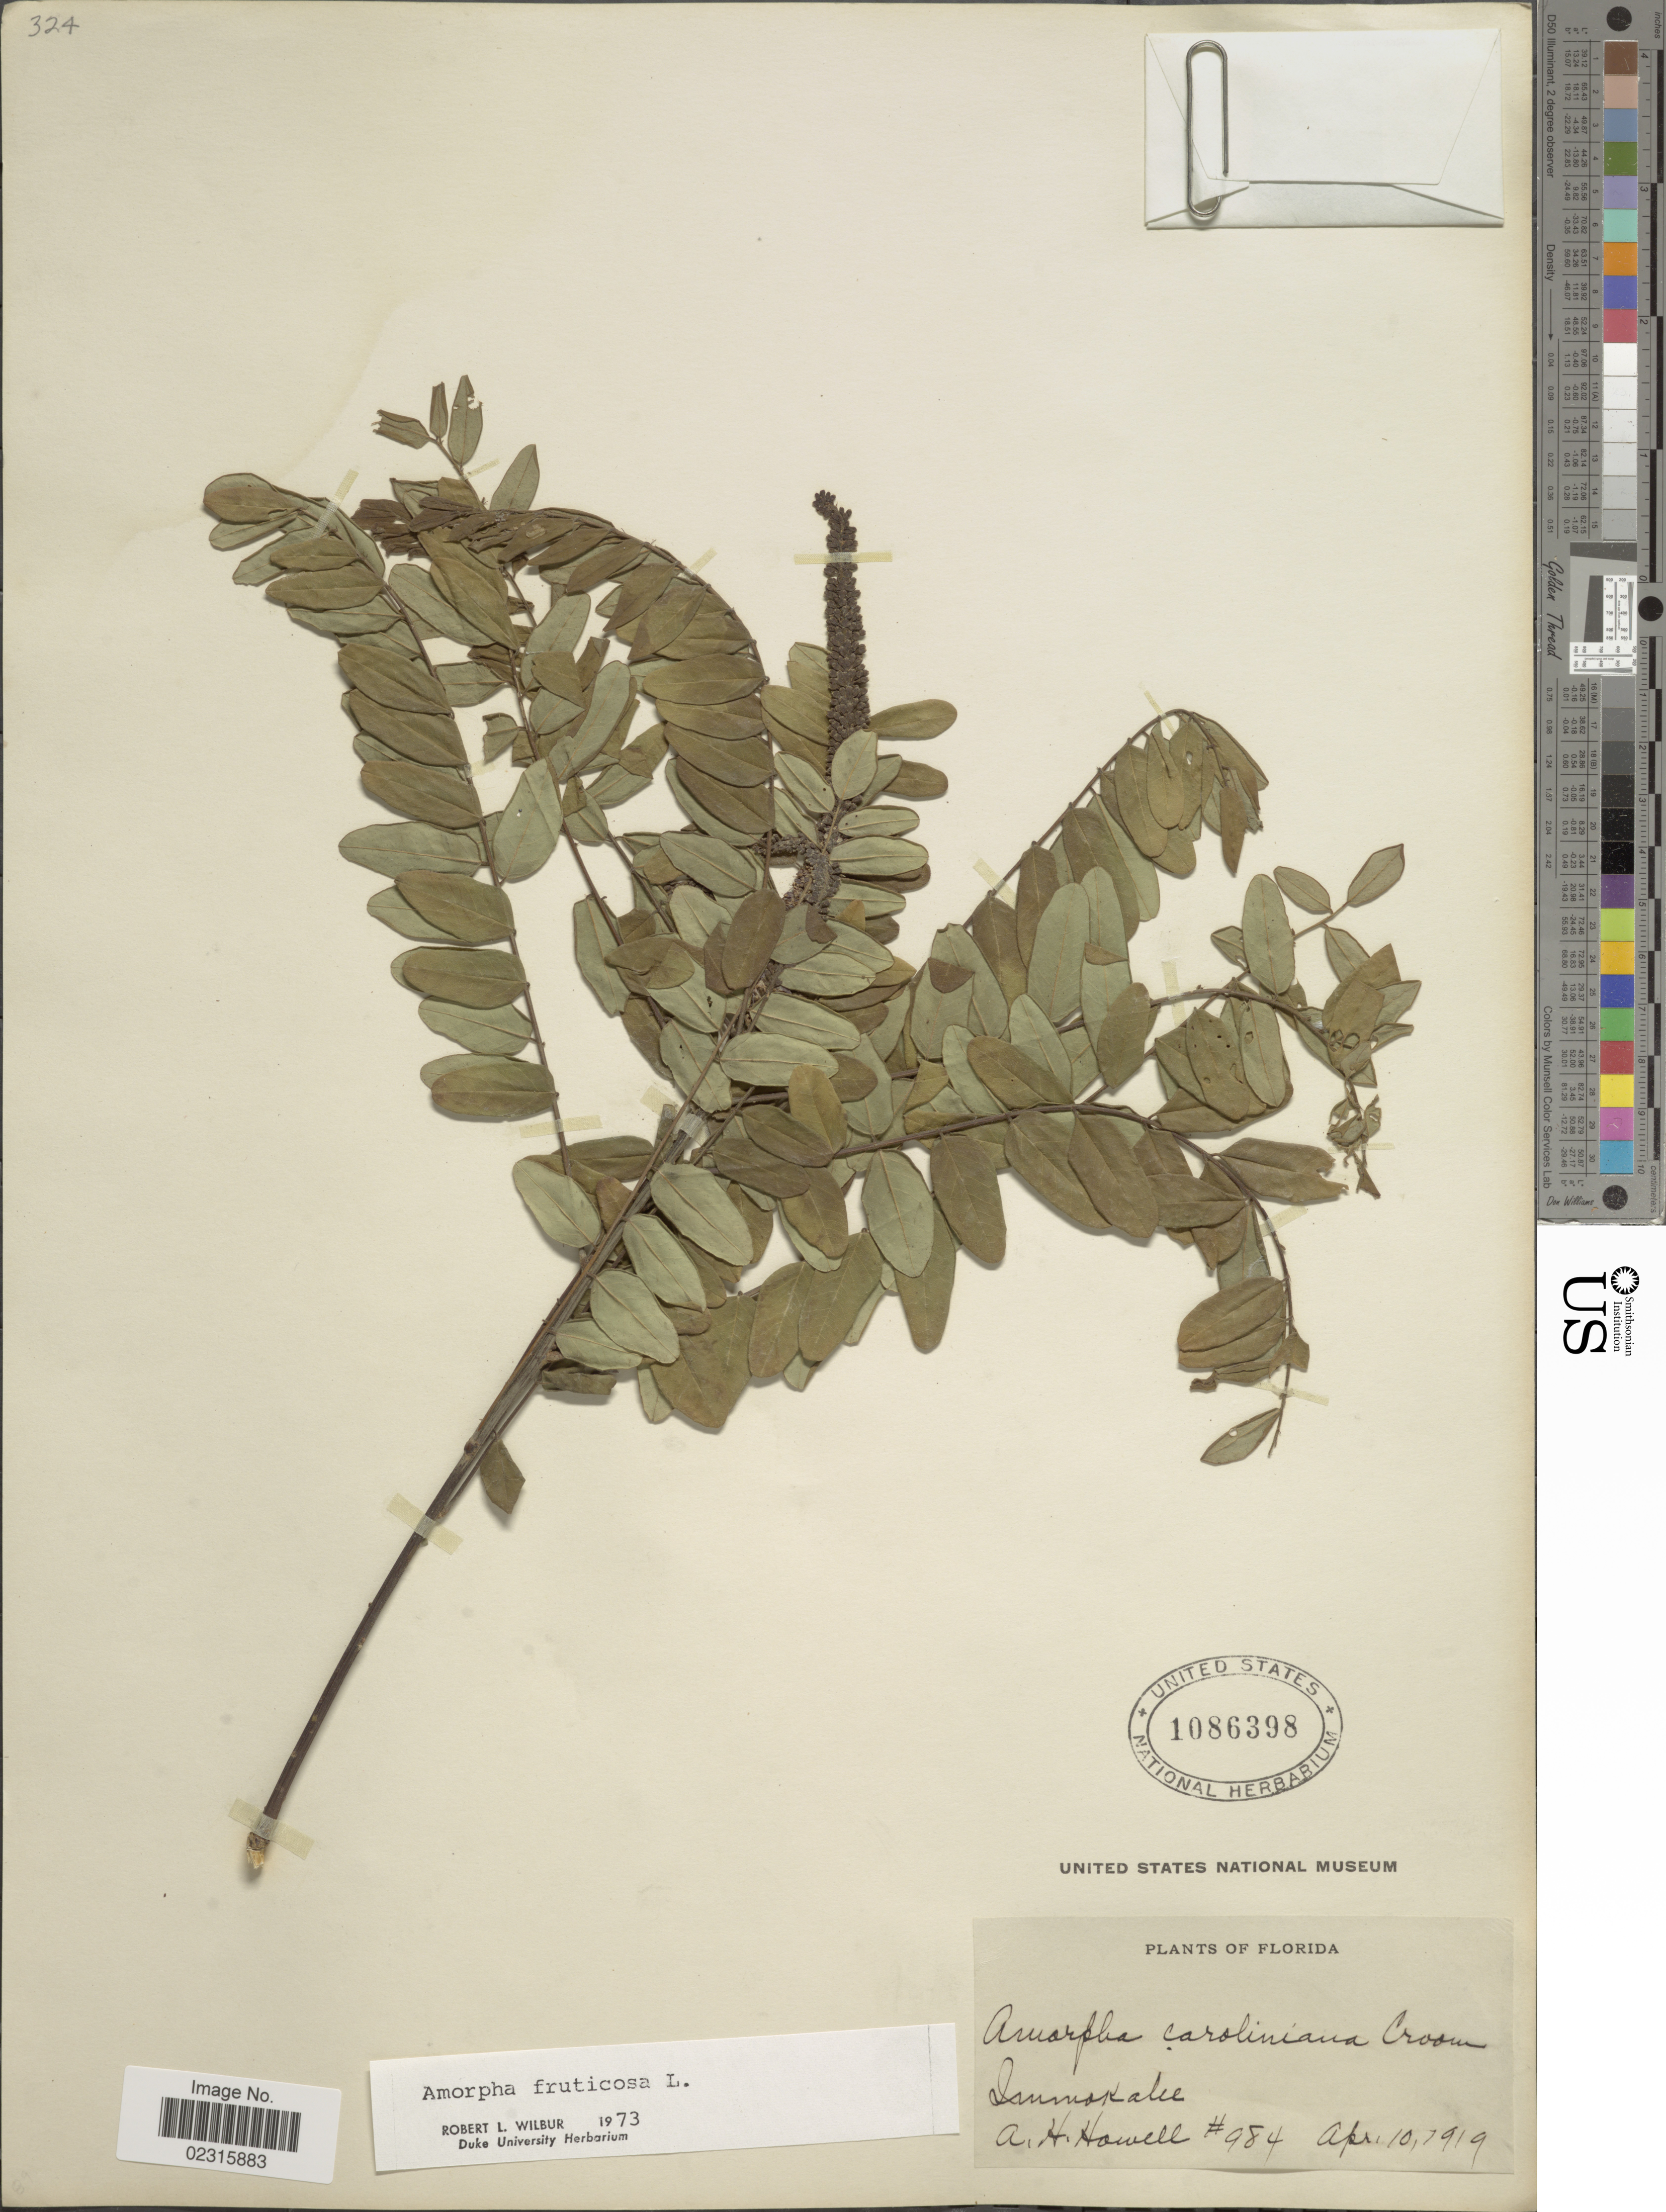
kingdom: Plantae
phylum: Tracheophyta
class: Magnoliopsida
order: Fabales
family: Fabaceae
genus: Amorpha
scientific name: Amorpha fruticosa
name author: L.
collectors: A. Howell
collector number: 984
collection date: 1919-04-10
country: United States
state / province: Florida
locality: Immokalee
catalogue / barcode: US 1086398